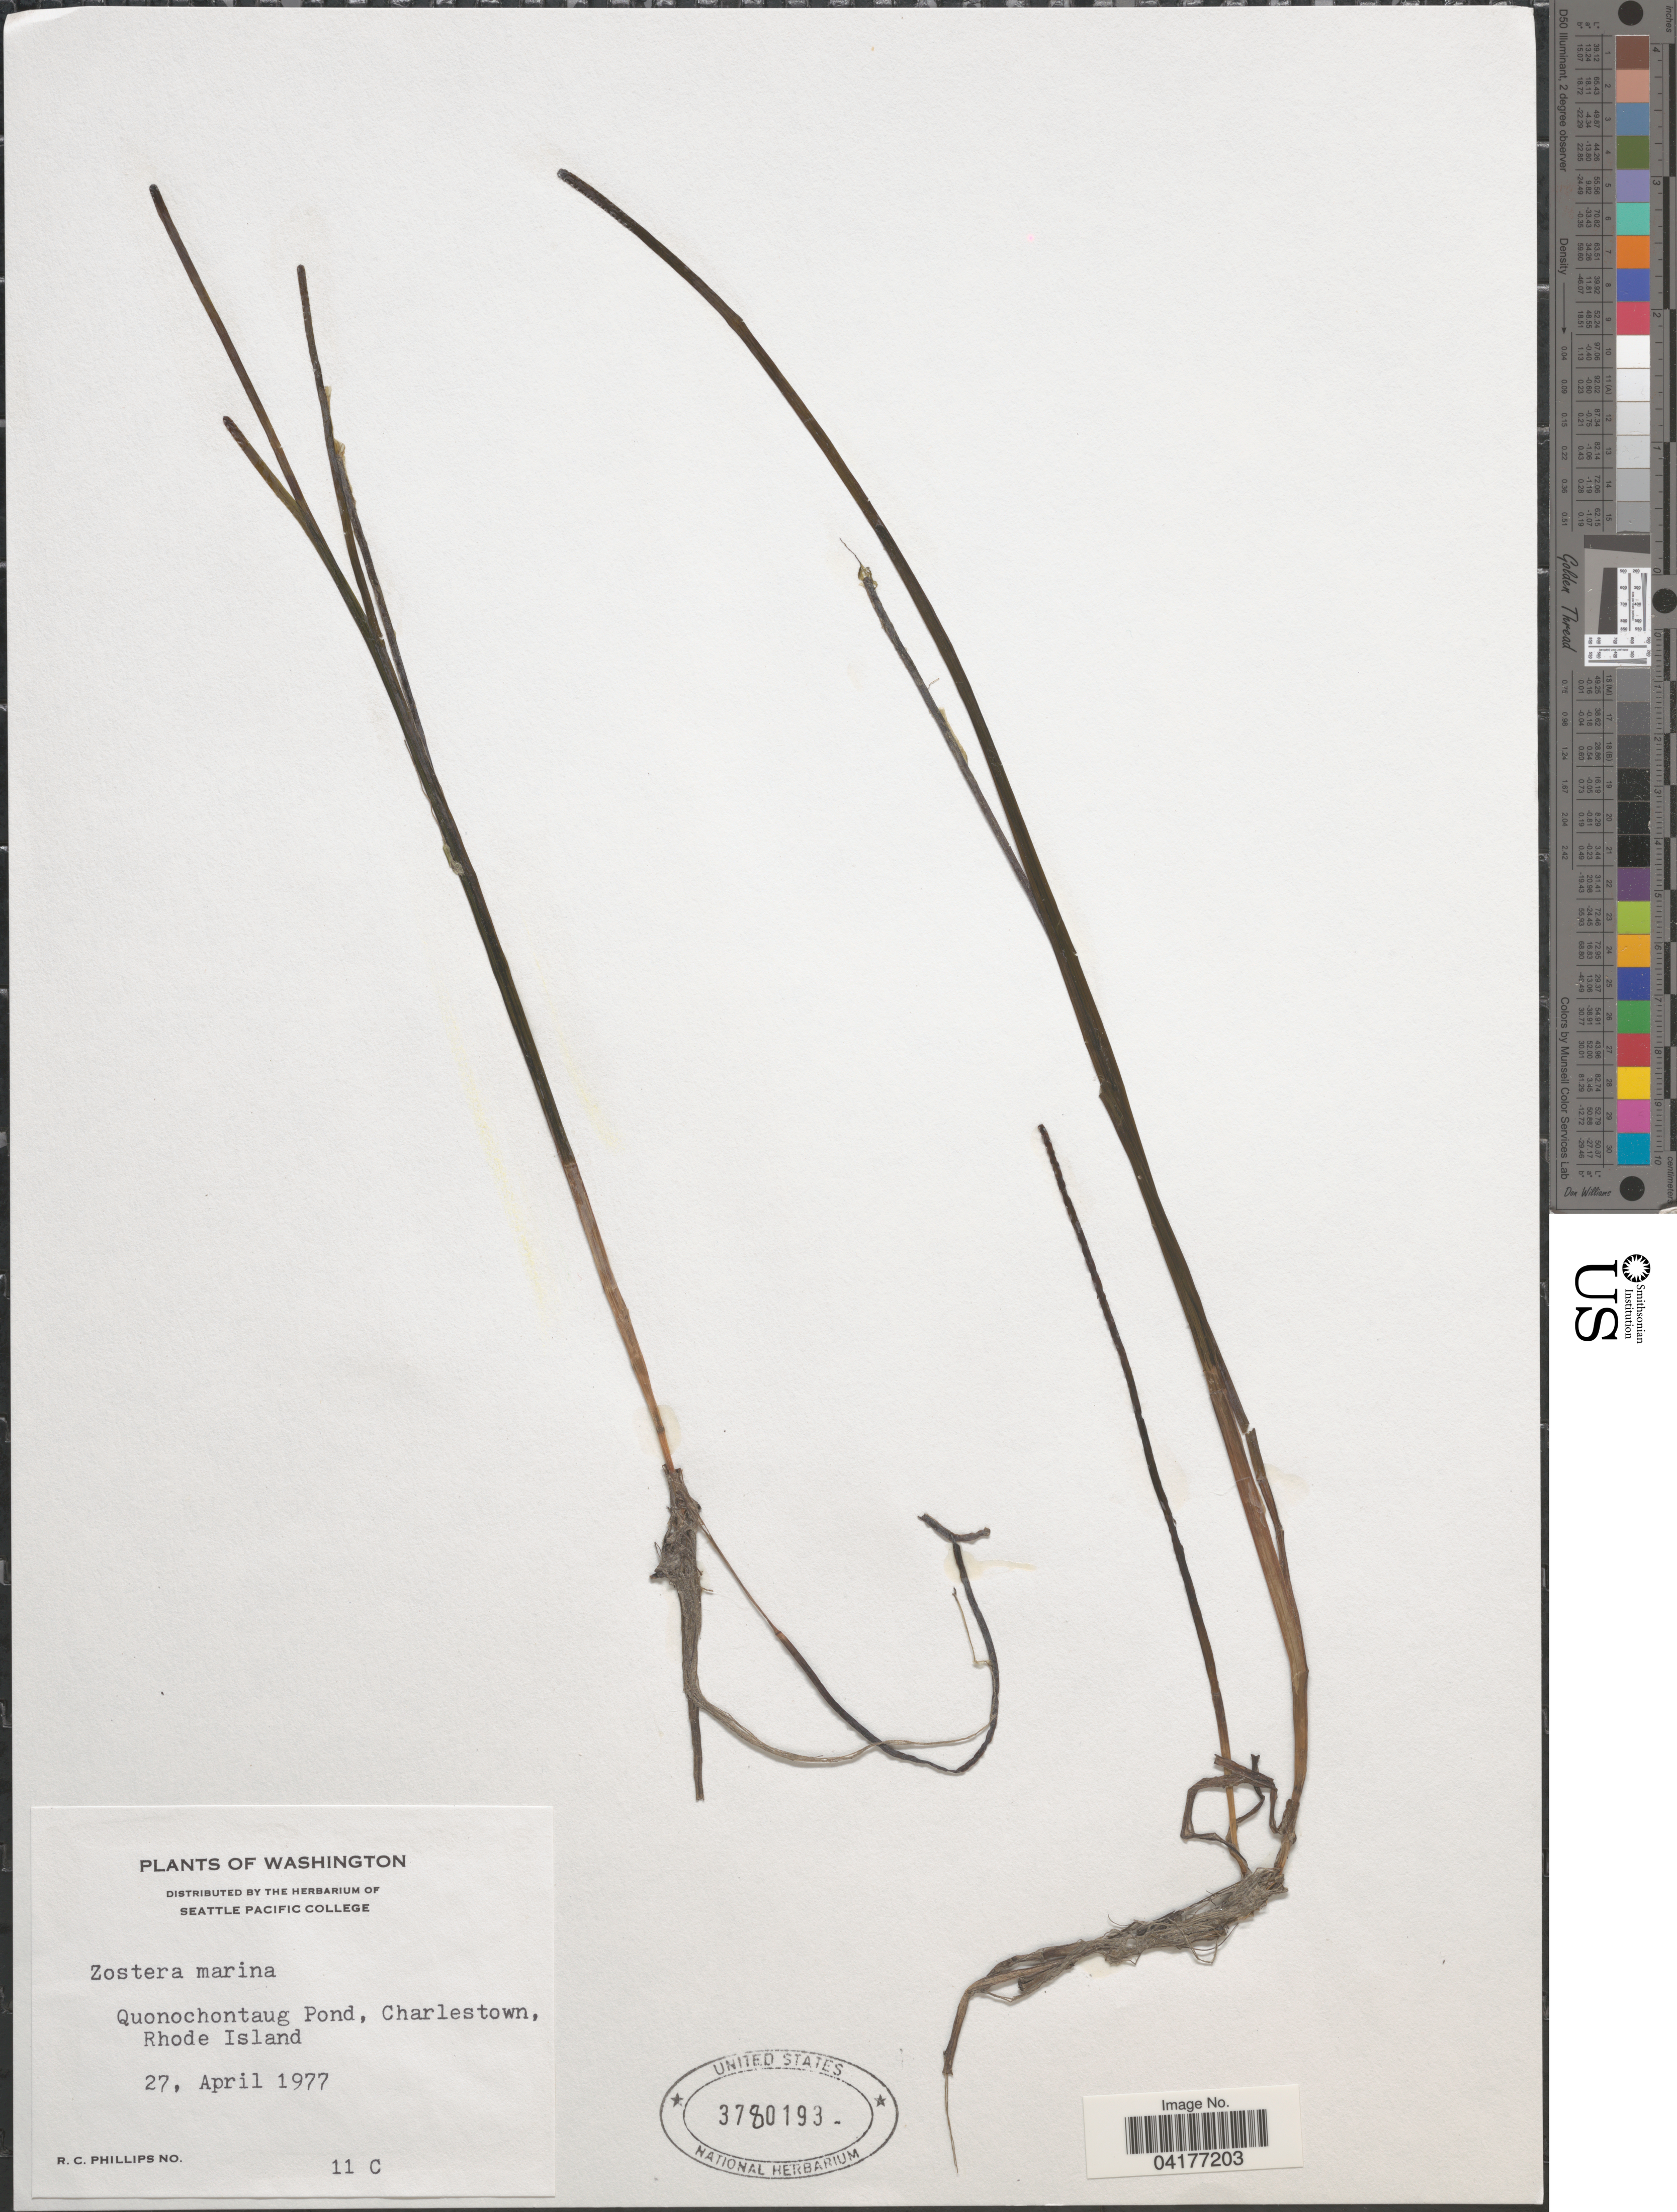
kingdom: Plantae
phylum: Tracheophyta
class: Liliopsida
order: Alismatales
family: Zosteraceae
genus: Zostera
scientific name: Zostera marina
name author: L.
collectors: R. C. Phillips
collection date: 1977-04-27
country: United States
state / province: Rhode Island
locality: Quonochontaug Pond, Charlestown.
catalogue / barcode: US 3780193